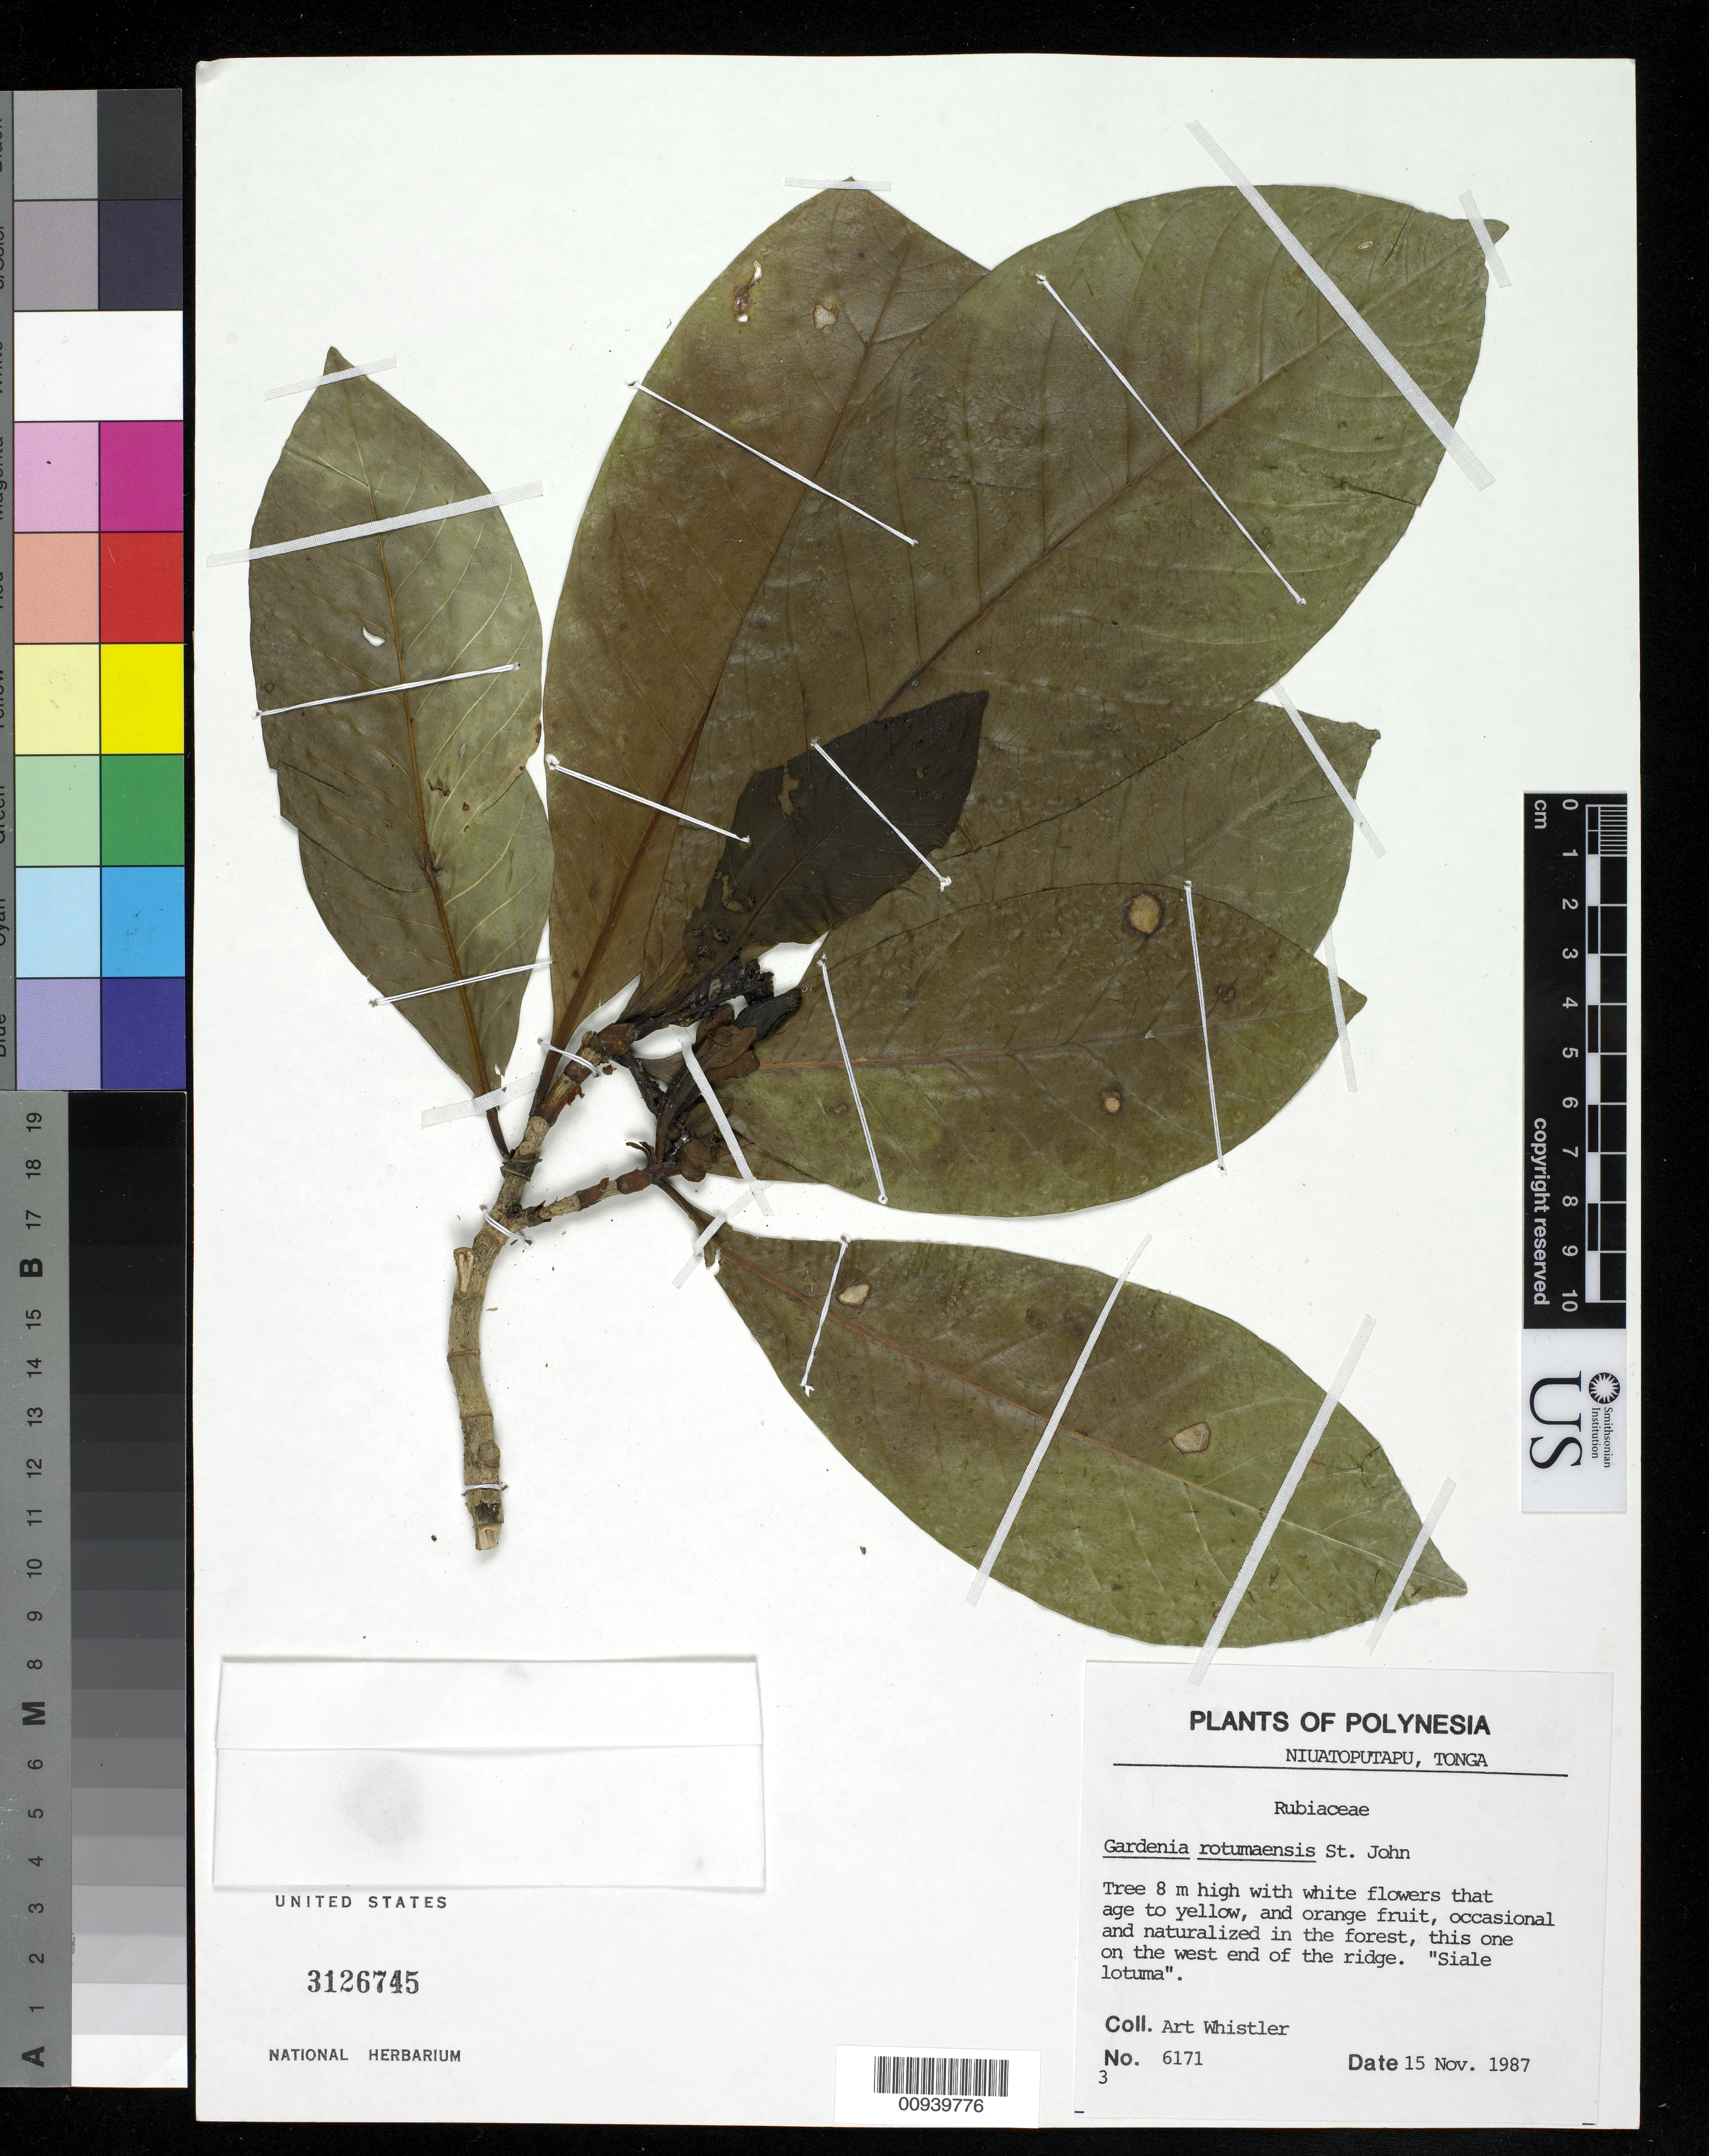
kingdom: Plantae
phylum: Tracheophyta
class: Magnoliopsida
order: Gentianales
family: Rubiaceae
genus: Gardenia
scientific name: Gardenia rotumaensis H. St. John, ined.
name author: H. St. John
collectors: A. Whistler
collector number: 6171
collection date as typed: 15 Nov 1987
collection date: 1987-11-15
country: Tonga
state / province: Tonga Outliers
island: Niuatoputapu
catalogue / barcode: US 3126745